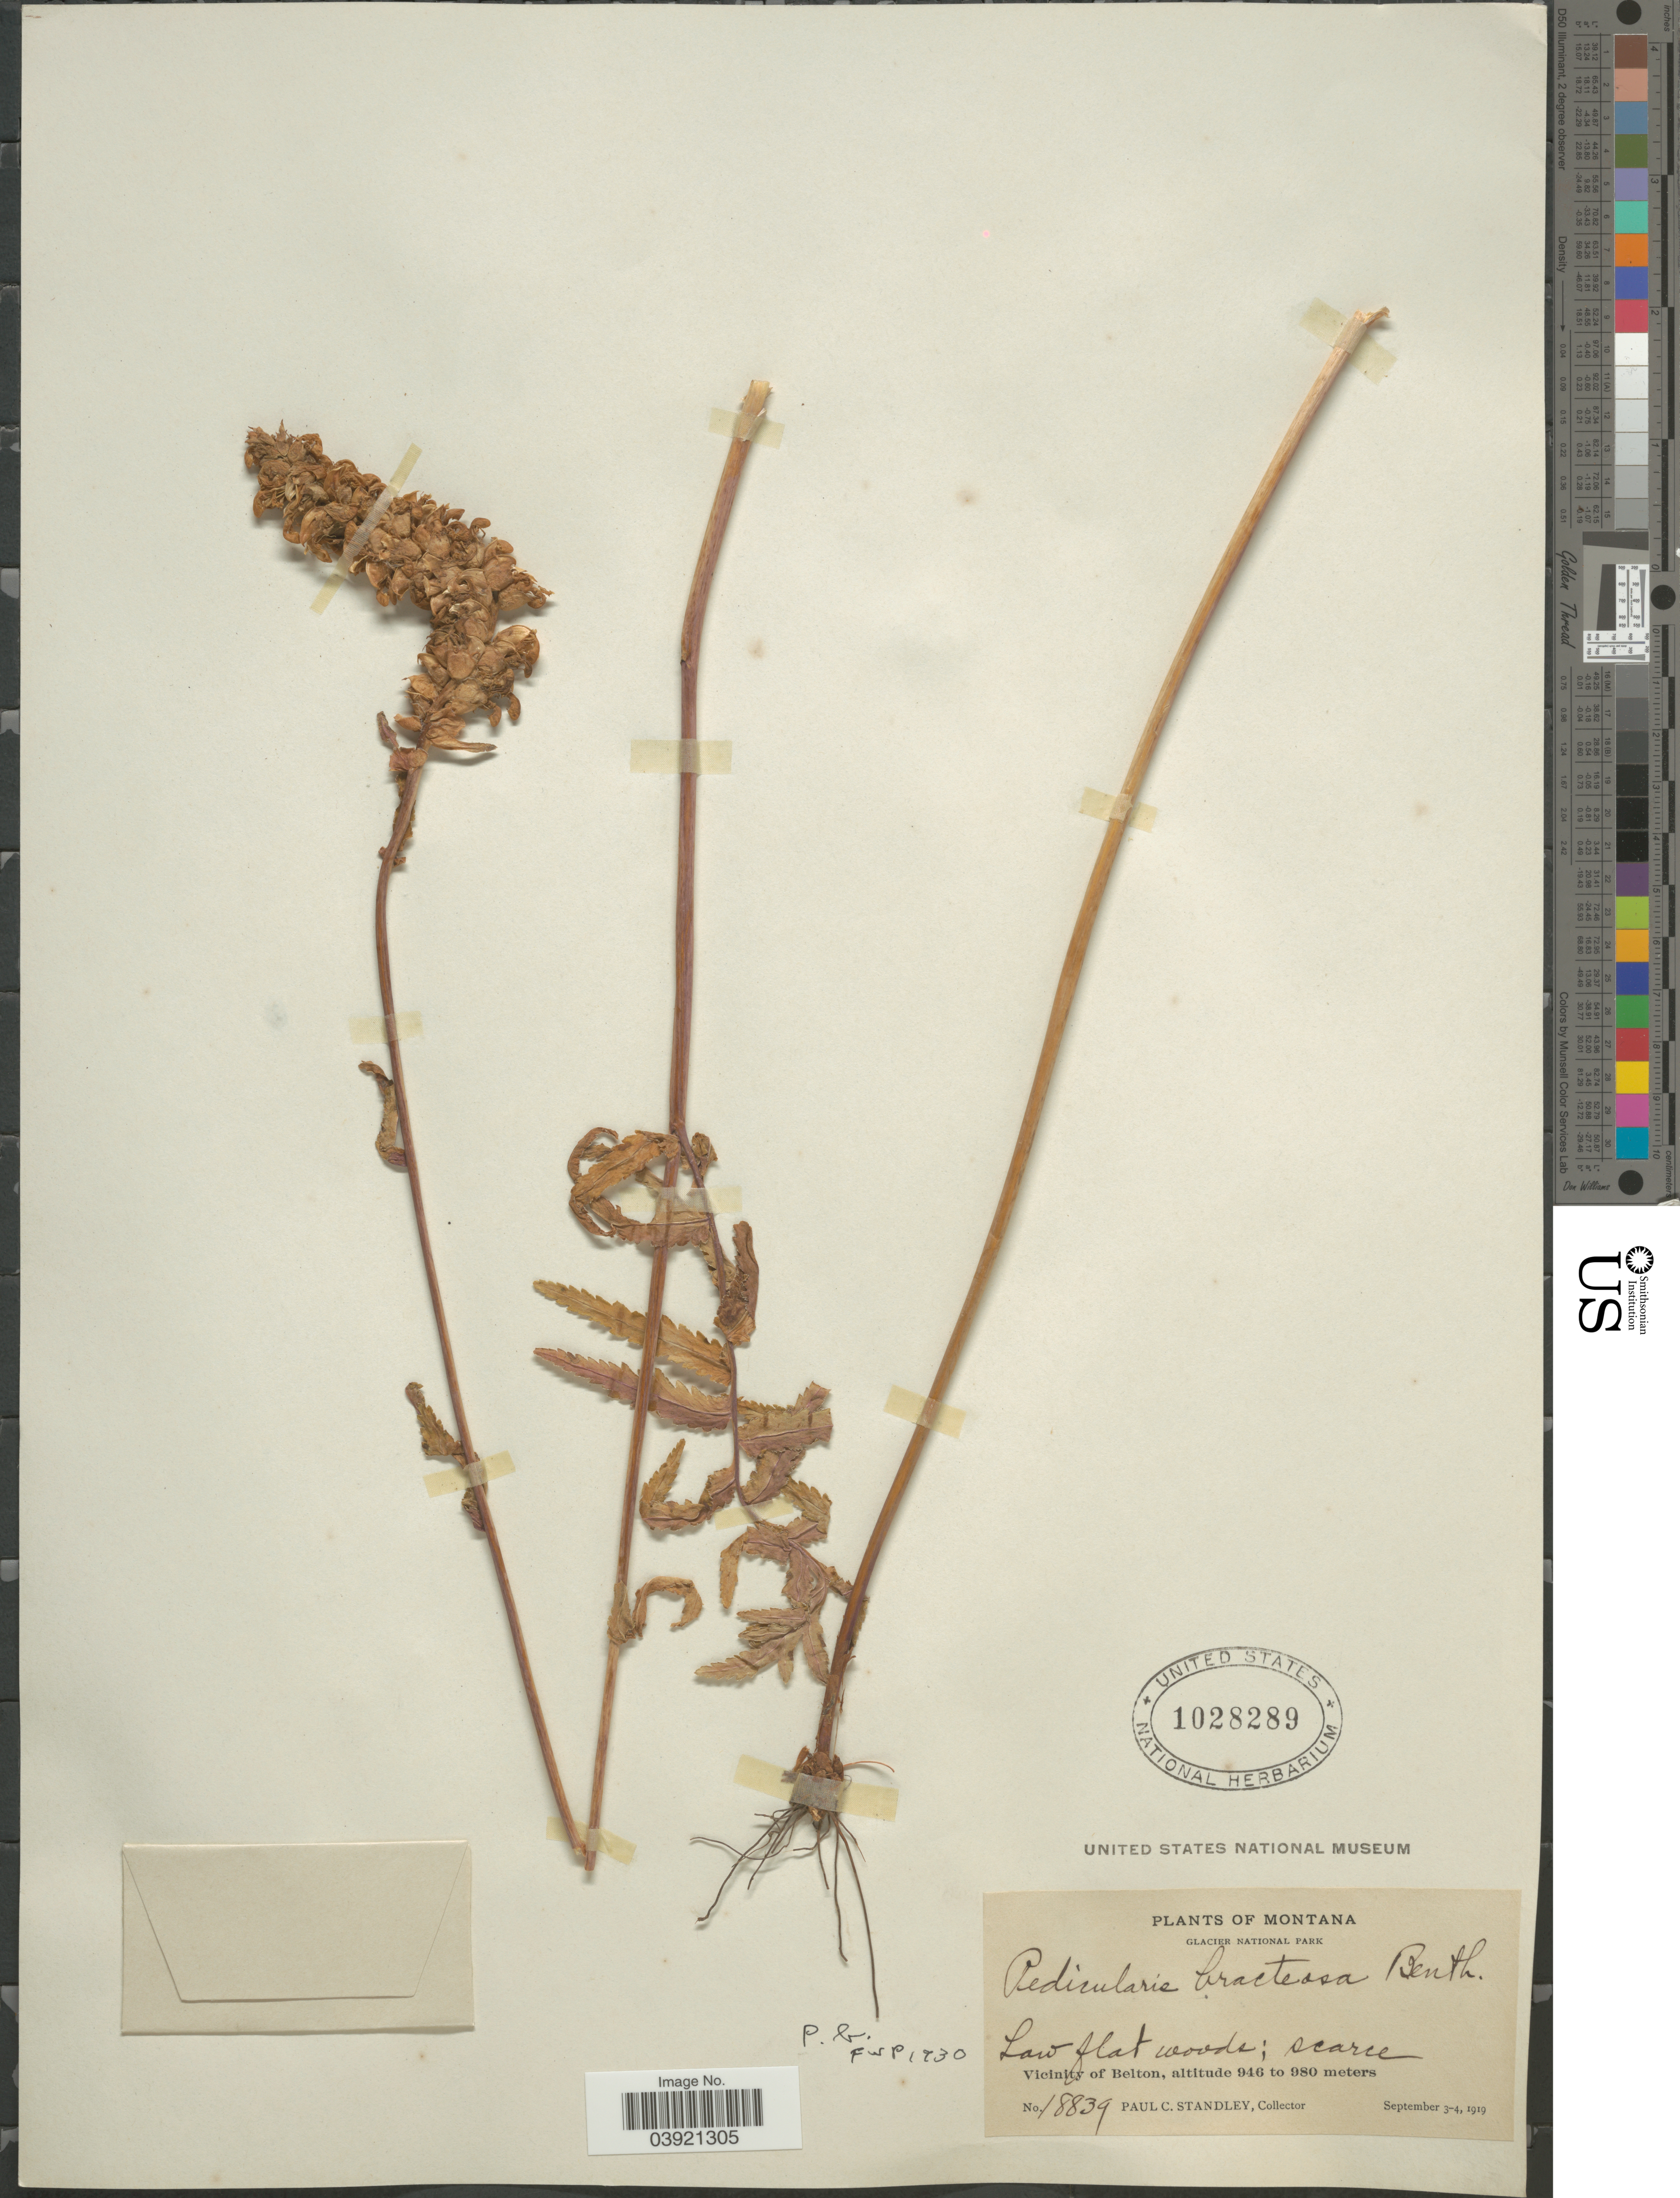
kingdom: Plantae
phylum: Tracheophyta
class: Magnoliopsida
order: Lamiales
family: Orobanchaceae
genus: Pedicularis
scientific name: Pedicularis bracteosa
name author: Benth.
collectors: P. C. Standley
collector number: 18839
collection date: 1919-09-03/1919-09-04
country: United States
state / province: Montana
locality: Glacier National Park. Vicinity of Belton.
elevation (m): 946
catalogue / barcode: US 1028289